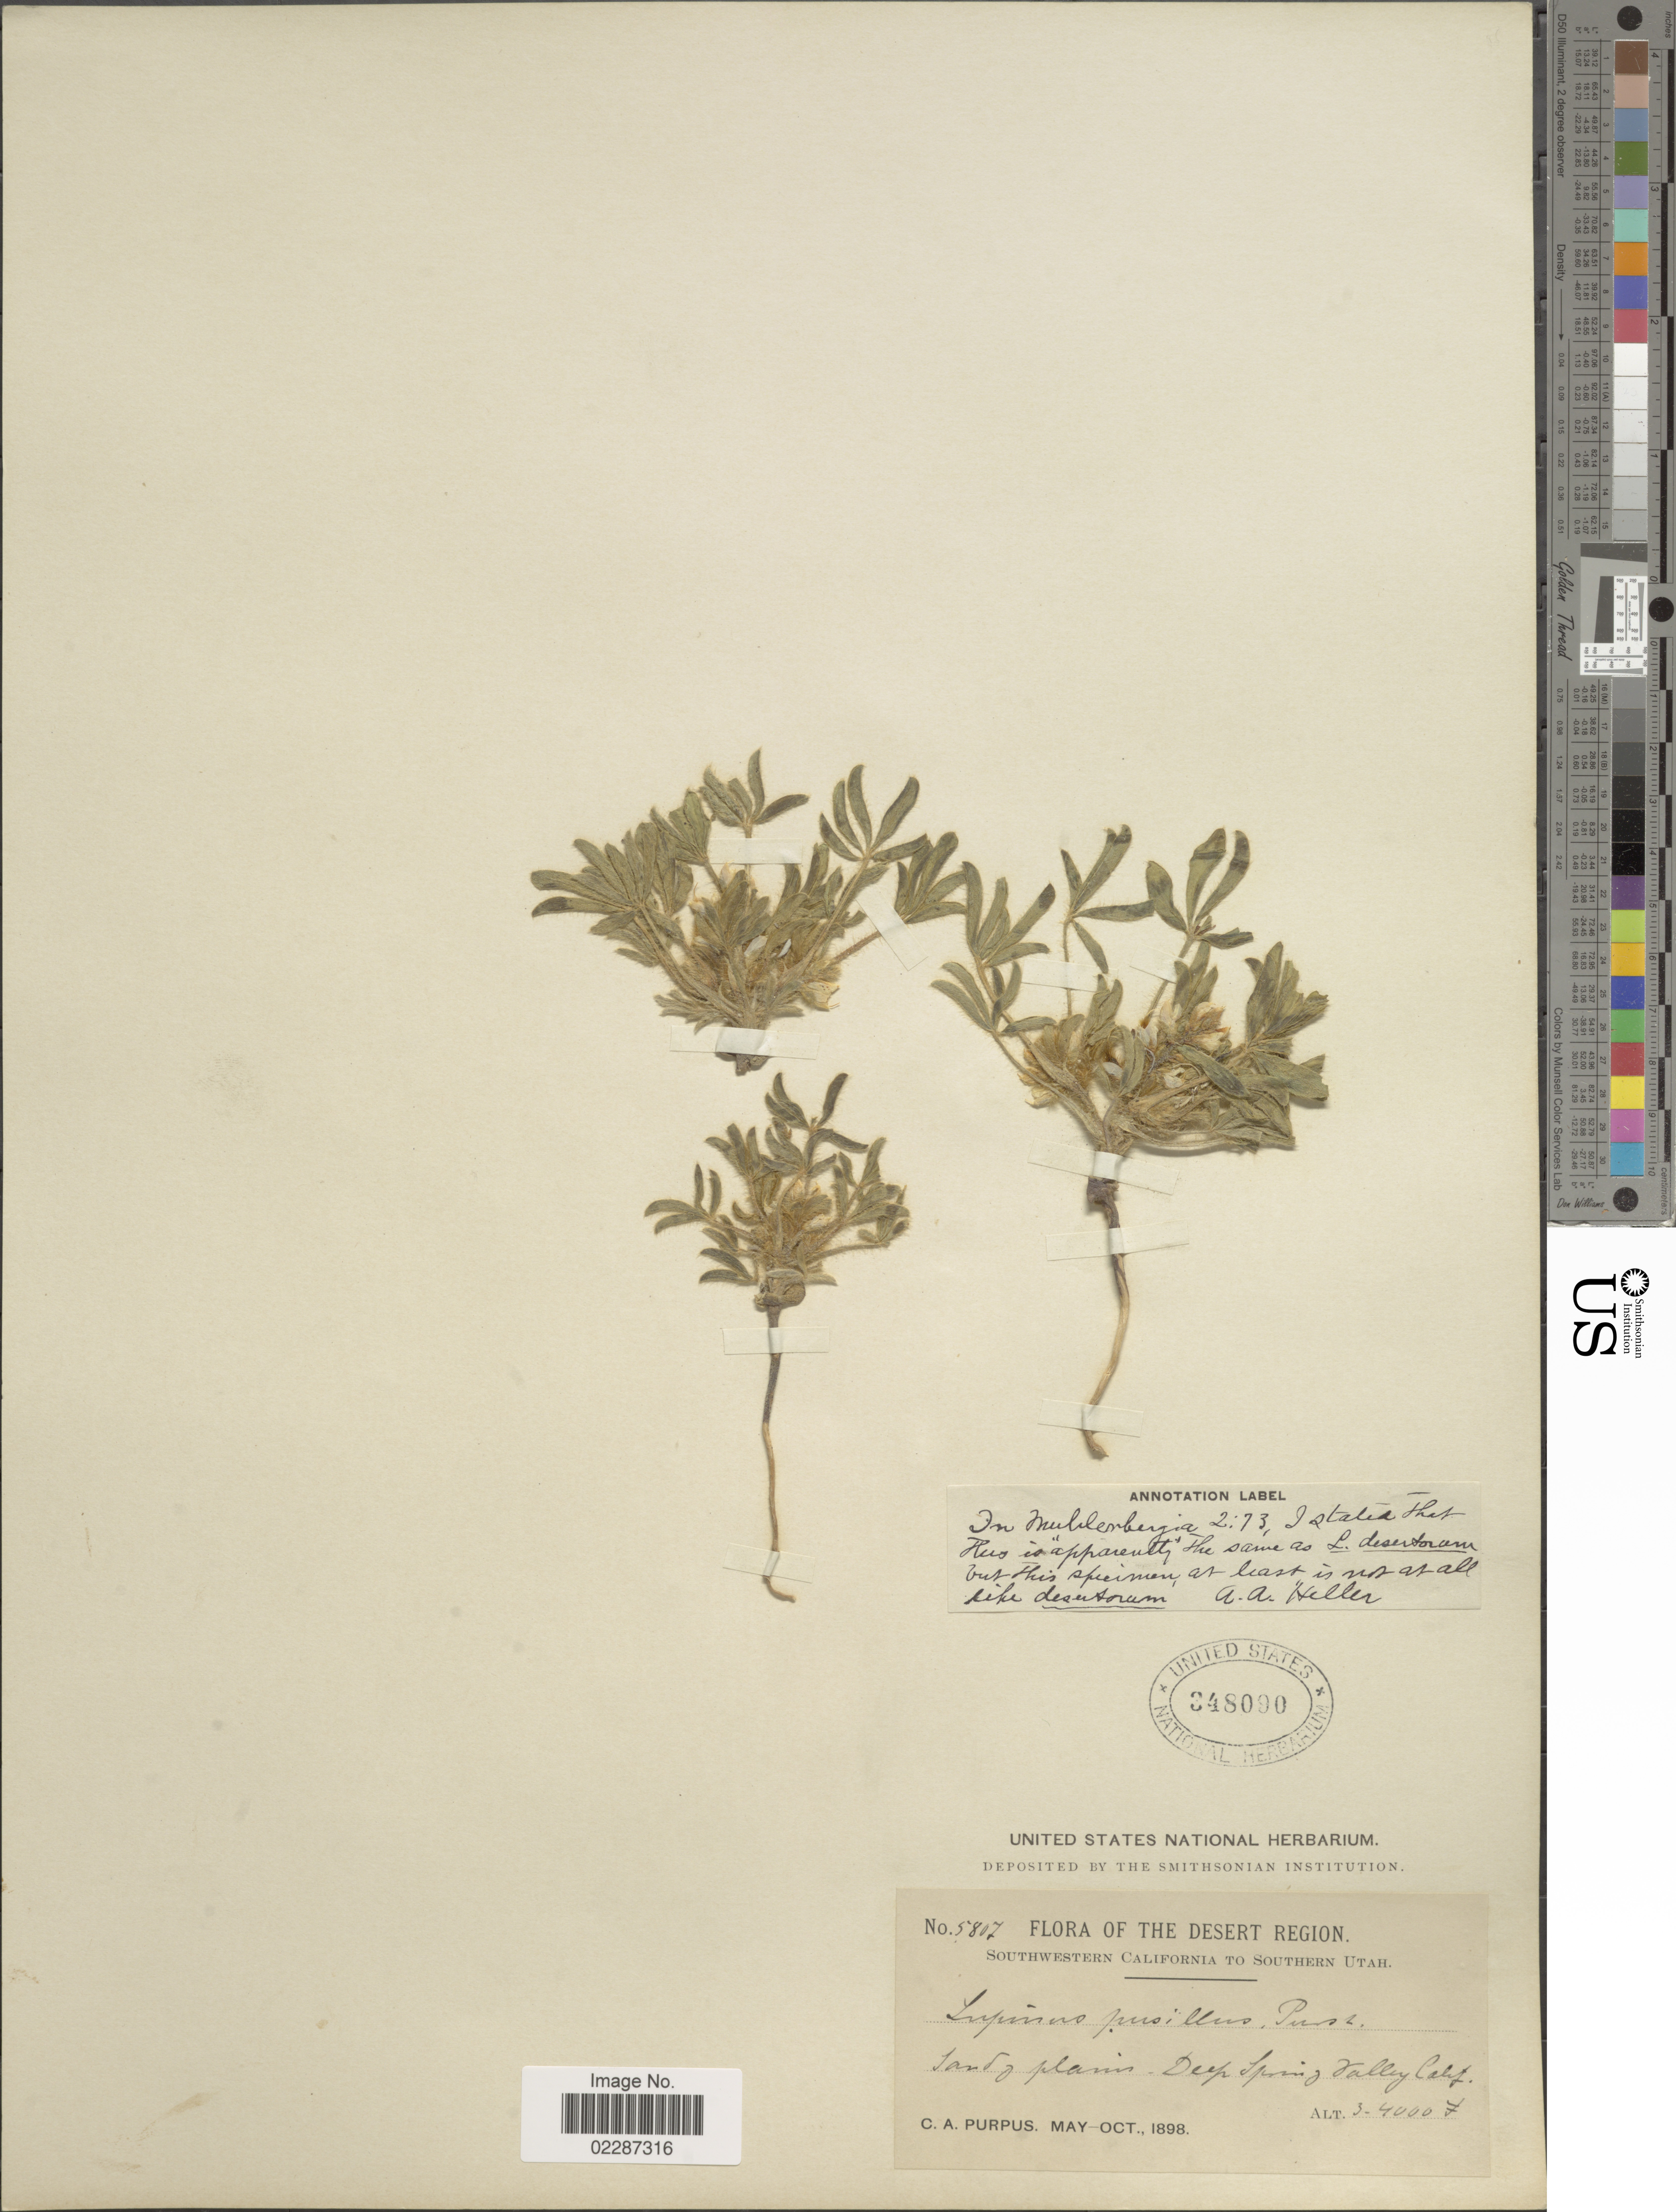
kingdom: Plantae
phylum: Tracheophyta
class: Magnoliopsida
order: Fabales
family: Fabaceae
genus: Lupinus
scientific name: Lupinus pusillus subsp. intermontanus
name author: (A. Heller) D.B. Dunn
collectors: C. A. Purpus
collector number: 5807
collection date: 1898-05/1898-10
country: United States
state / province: California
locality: Desert Region, Southwestern California to Southern Utah, Spring Valley, Calif.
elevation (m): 914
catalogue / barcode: US 348090